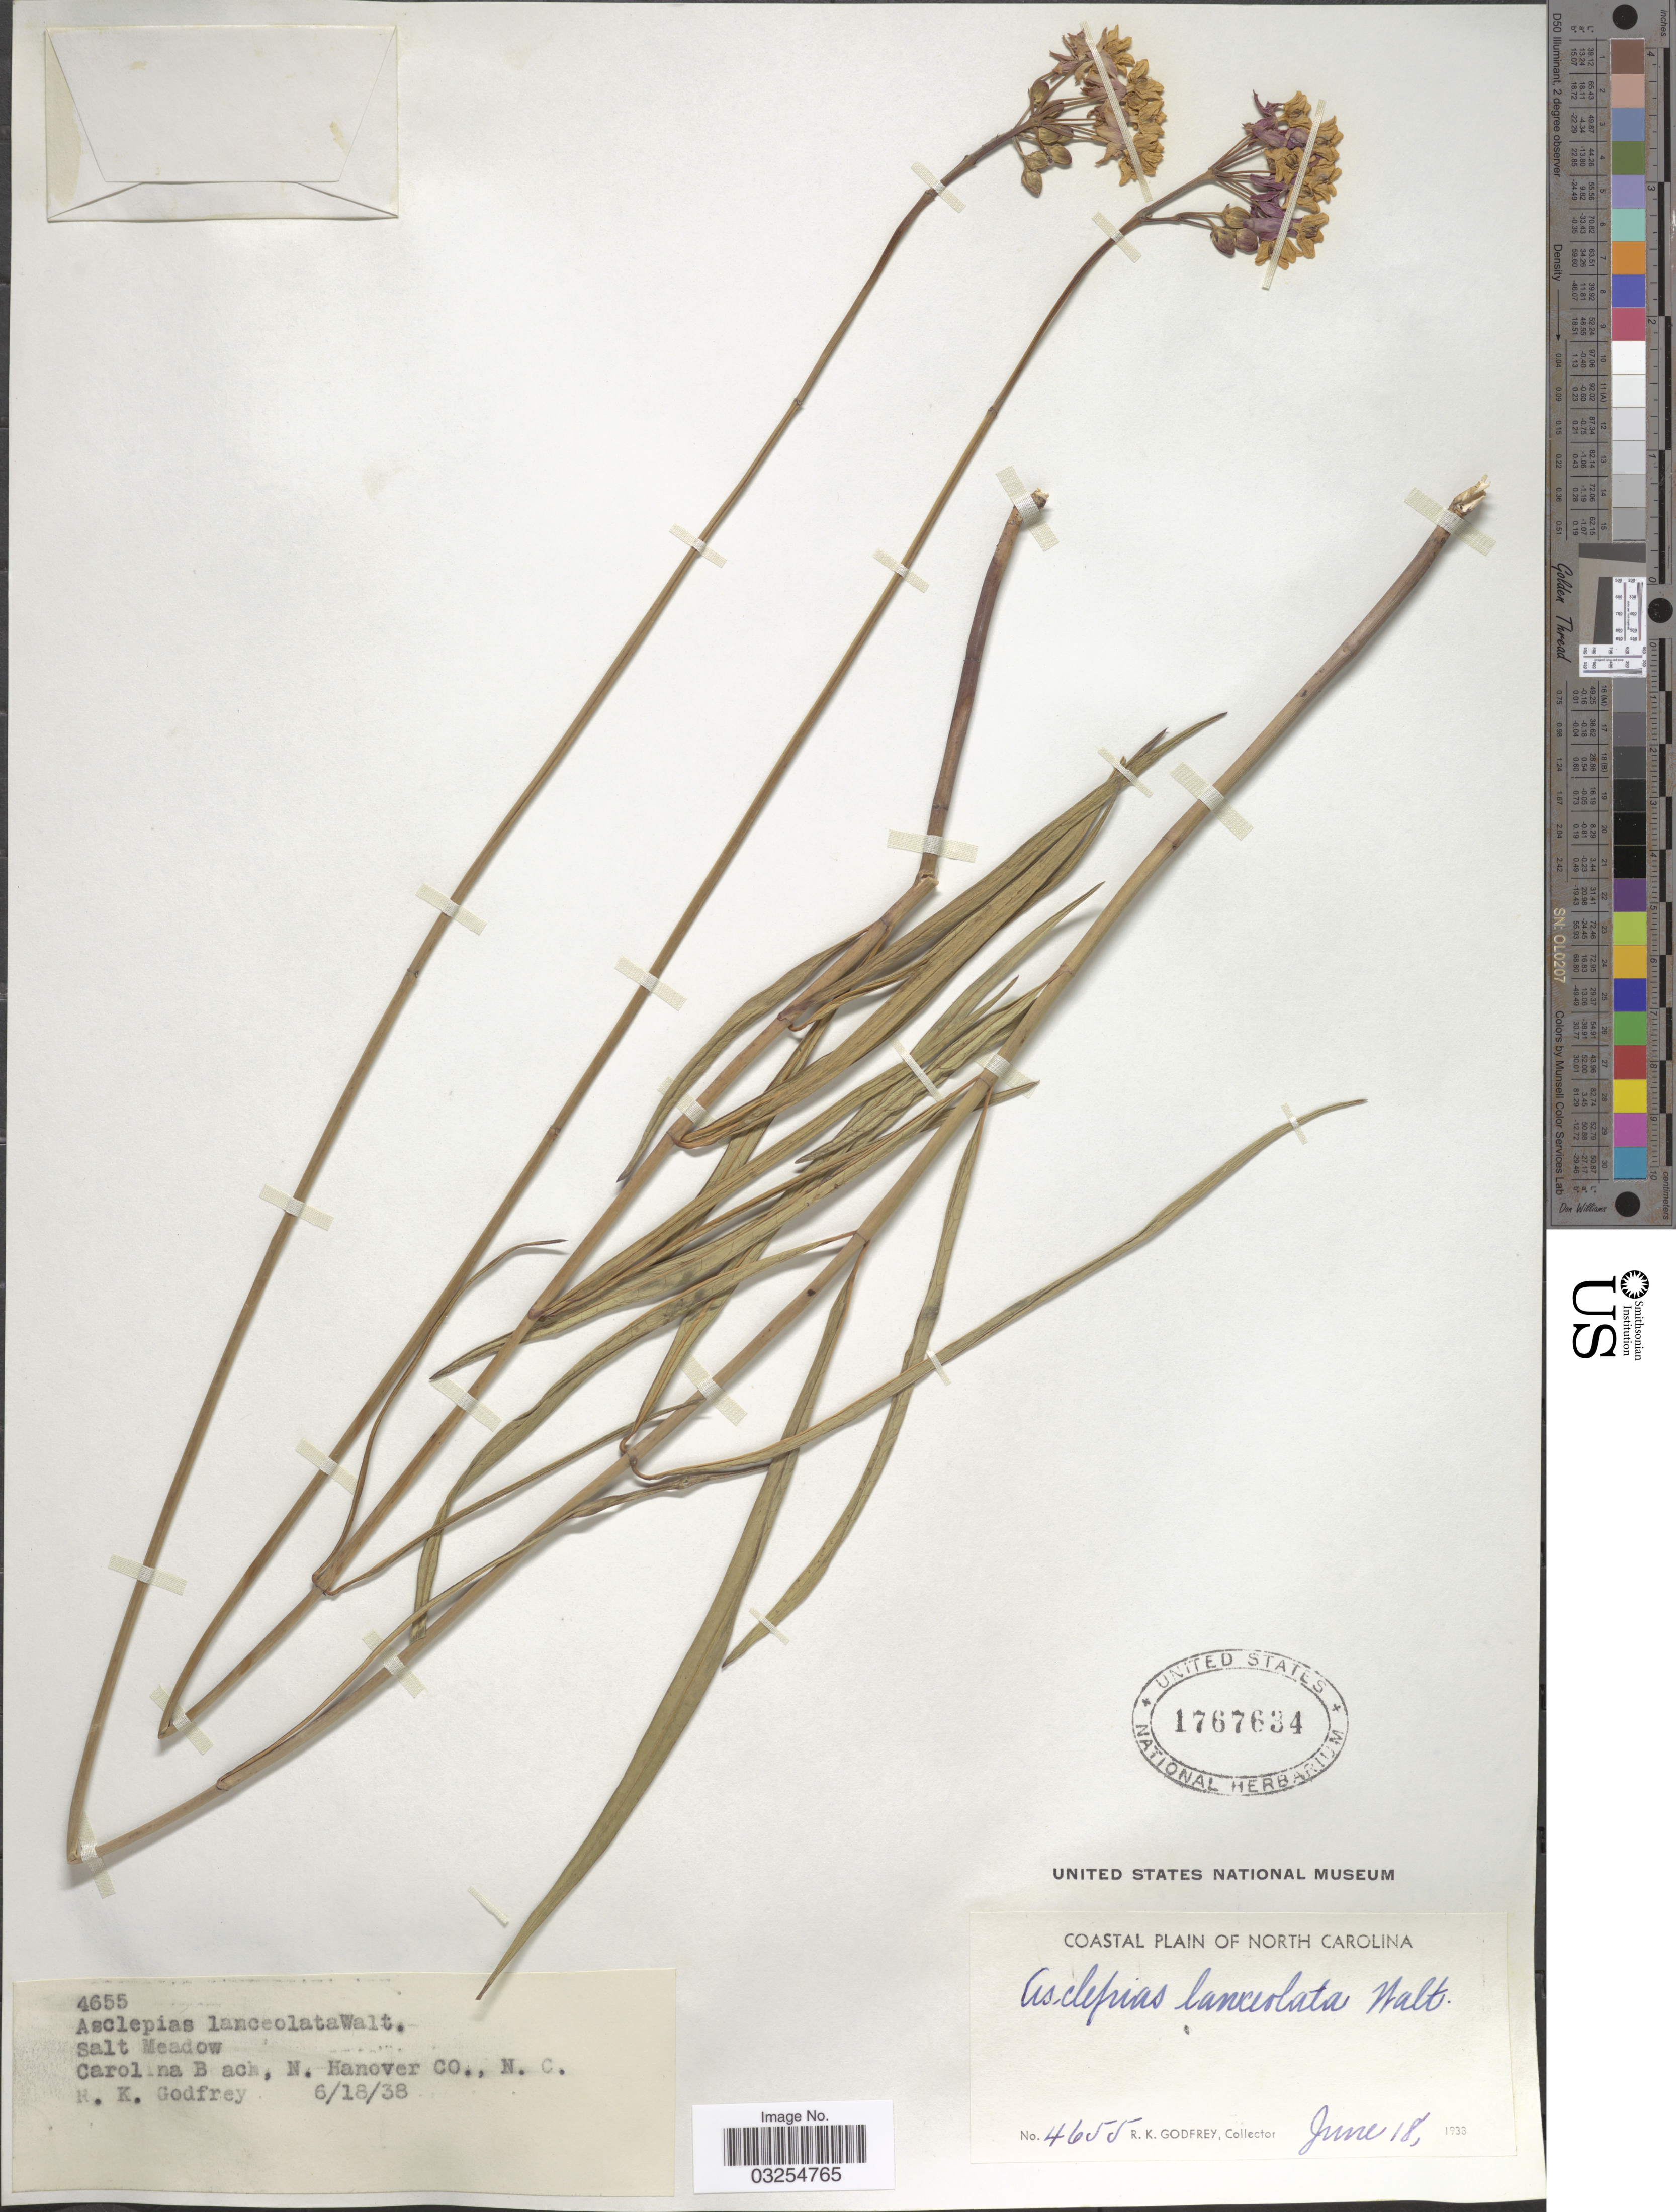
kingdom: Plantae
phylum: Tracheophyta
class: Magnoliopsida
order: Gentianales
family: Apocynaceae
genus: Asclepias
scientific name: Asclepias lanceolata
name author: Walter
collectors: R. K. Godfrey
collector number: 4655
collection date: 1938-06-18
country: United States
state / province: North Carolina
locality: Carolina Beach, N. Hanover Co.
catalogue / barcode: US 1767634